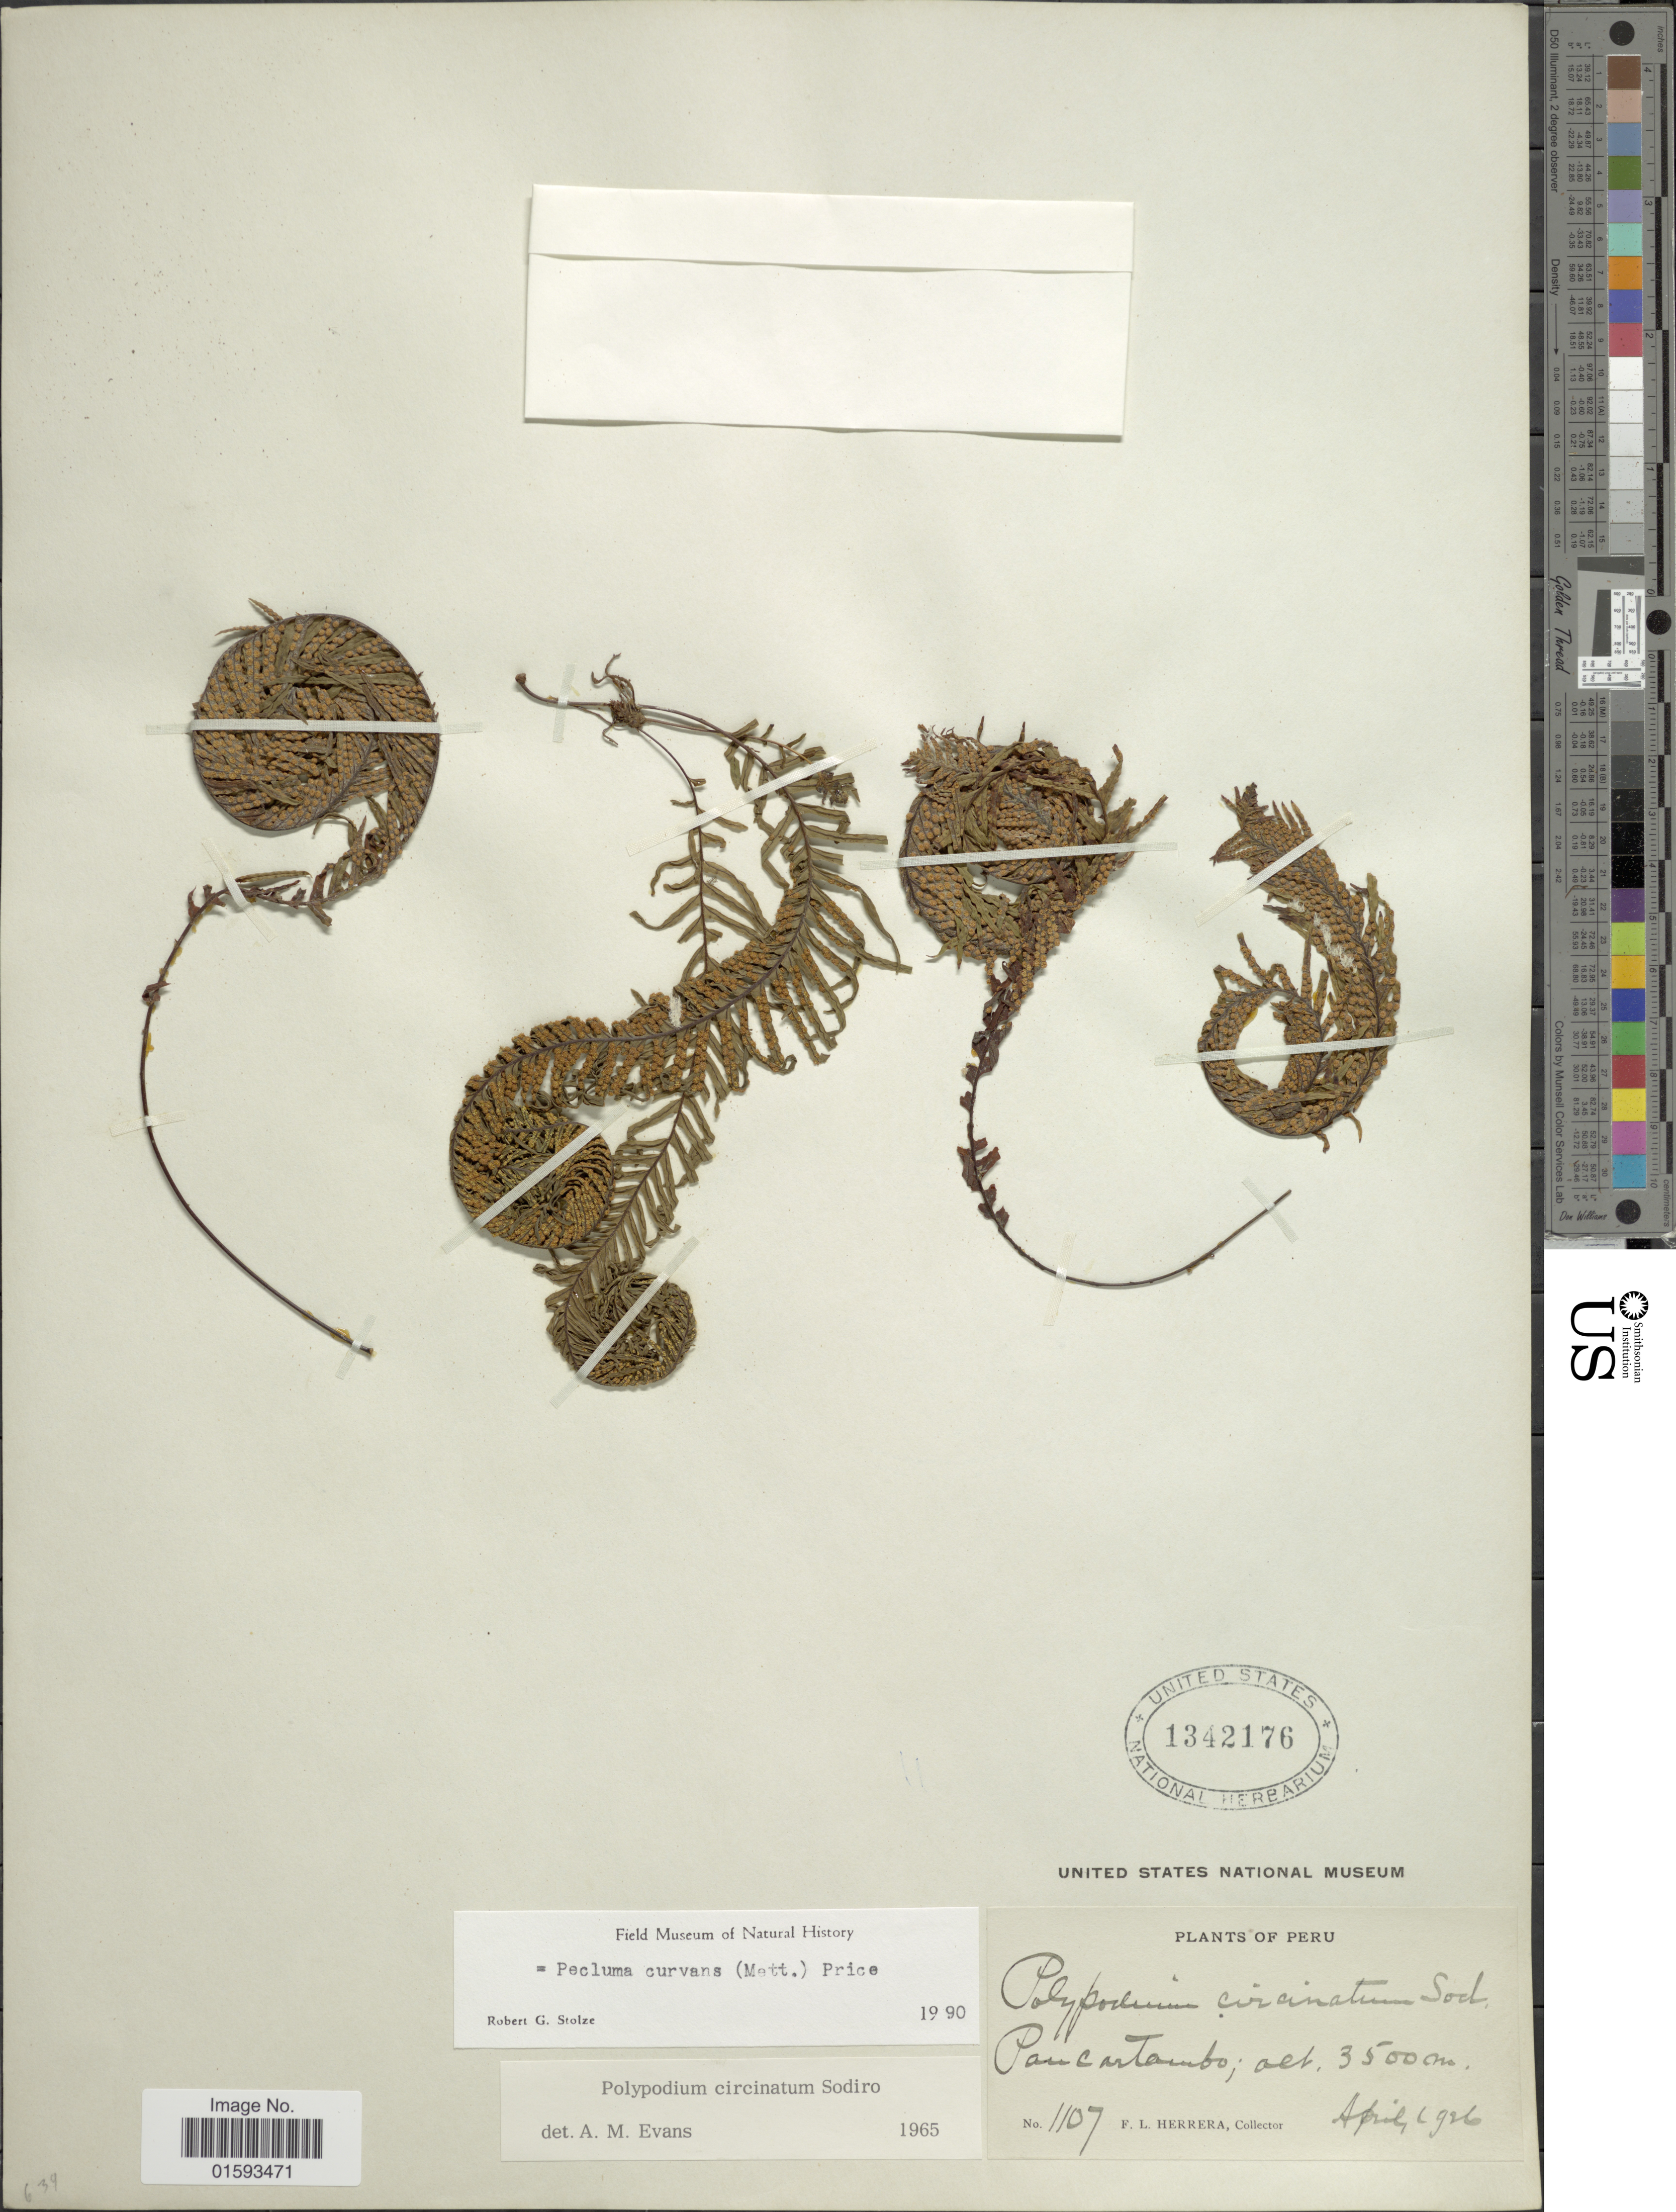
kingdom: Plantae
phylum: Tracheophyta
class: Polypodiopsida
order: Polypodiales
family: Polypodiaceae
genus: Pecluma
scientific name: Pecluma curvans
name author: (Mett.) Price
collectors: F. L. Herrera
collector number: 1107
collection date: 1926-04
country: Peru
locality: Pancartambo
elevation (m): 3500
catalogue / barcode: US 1342176